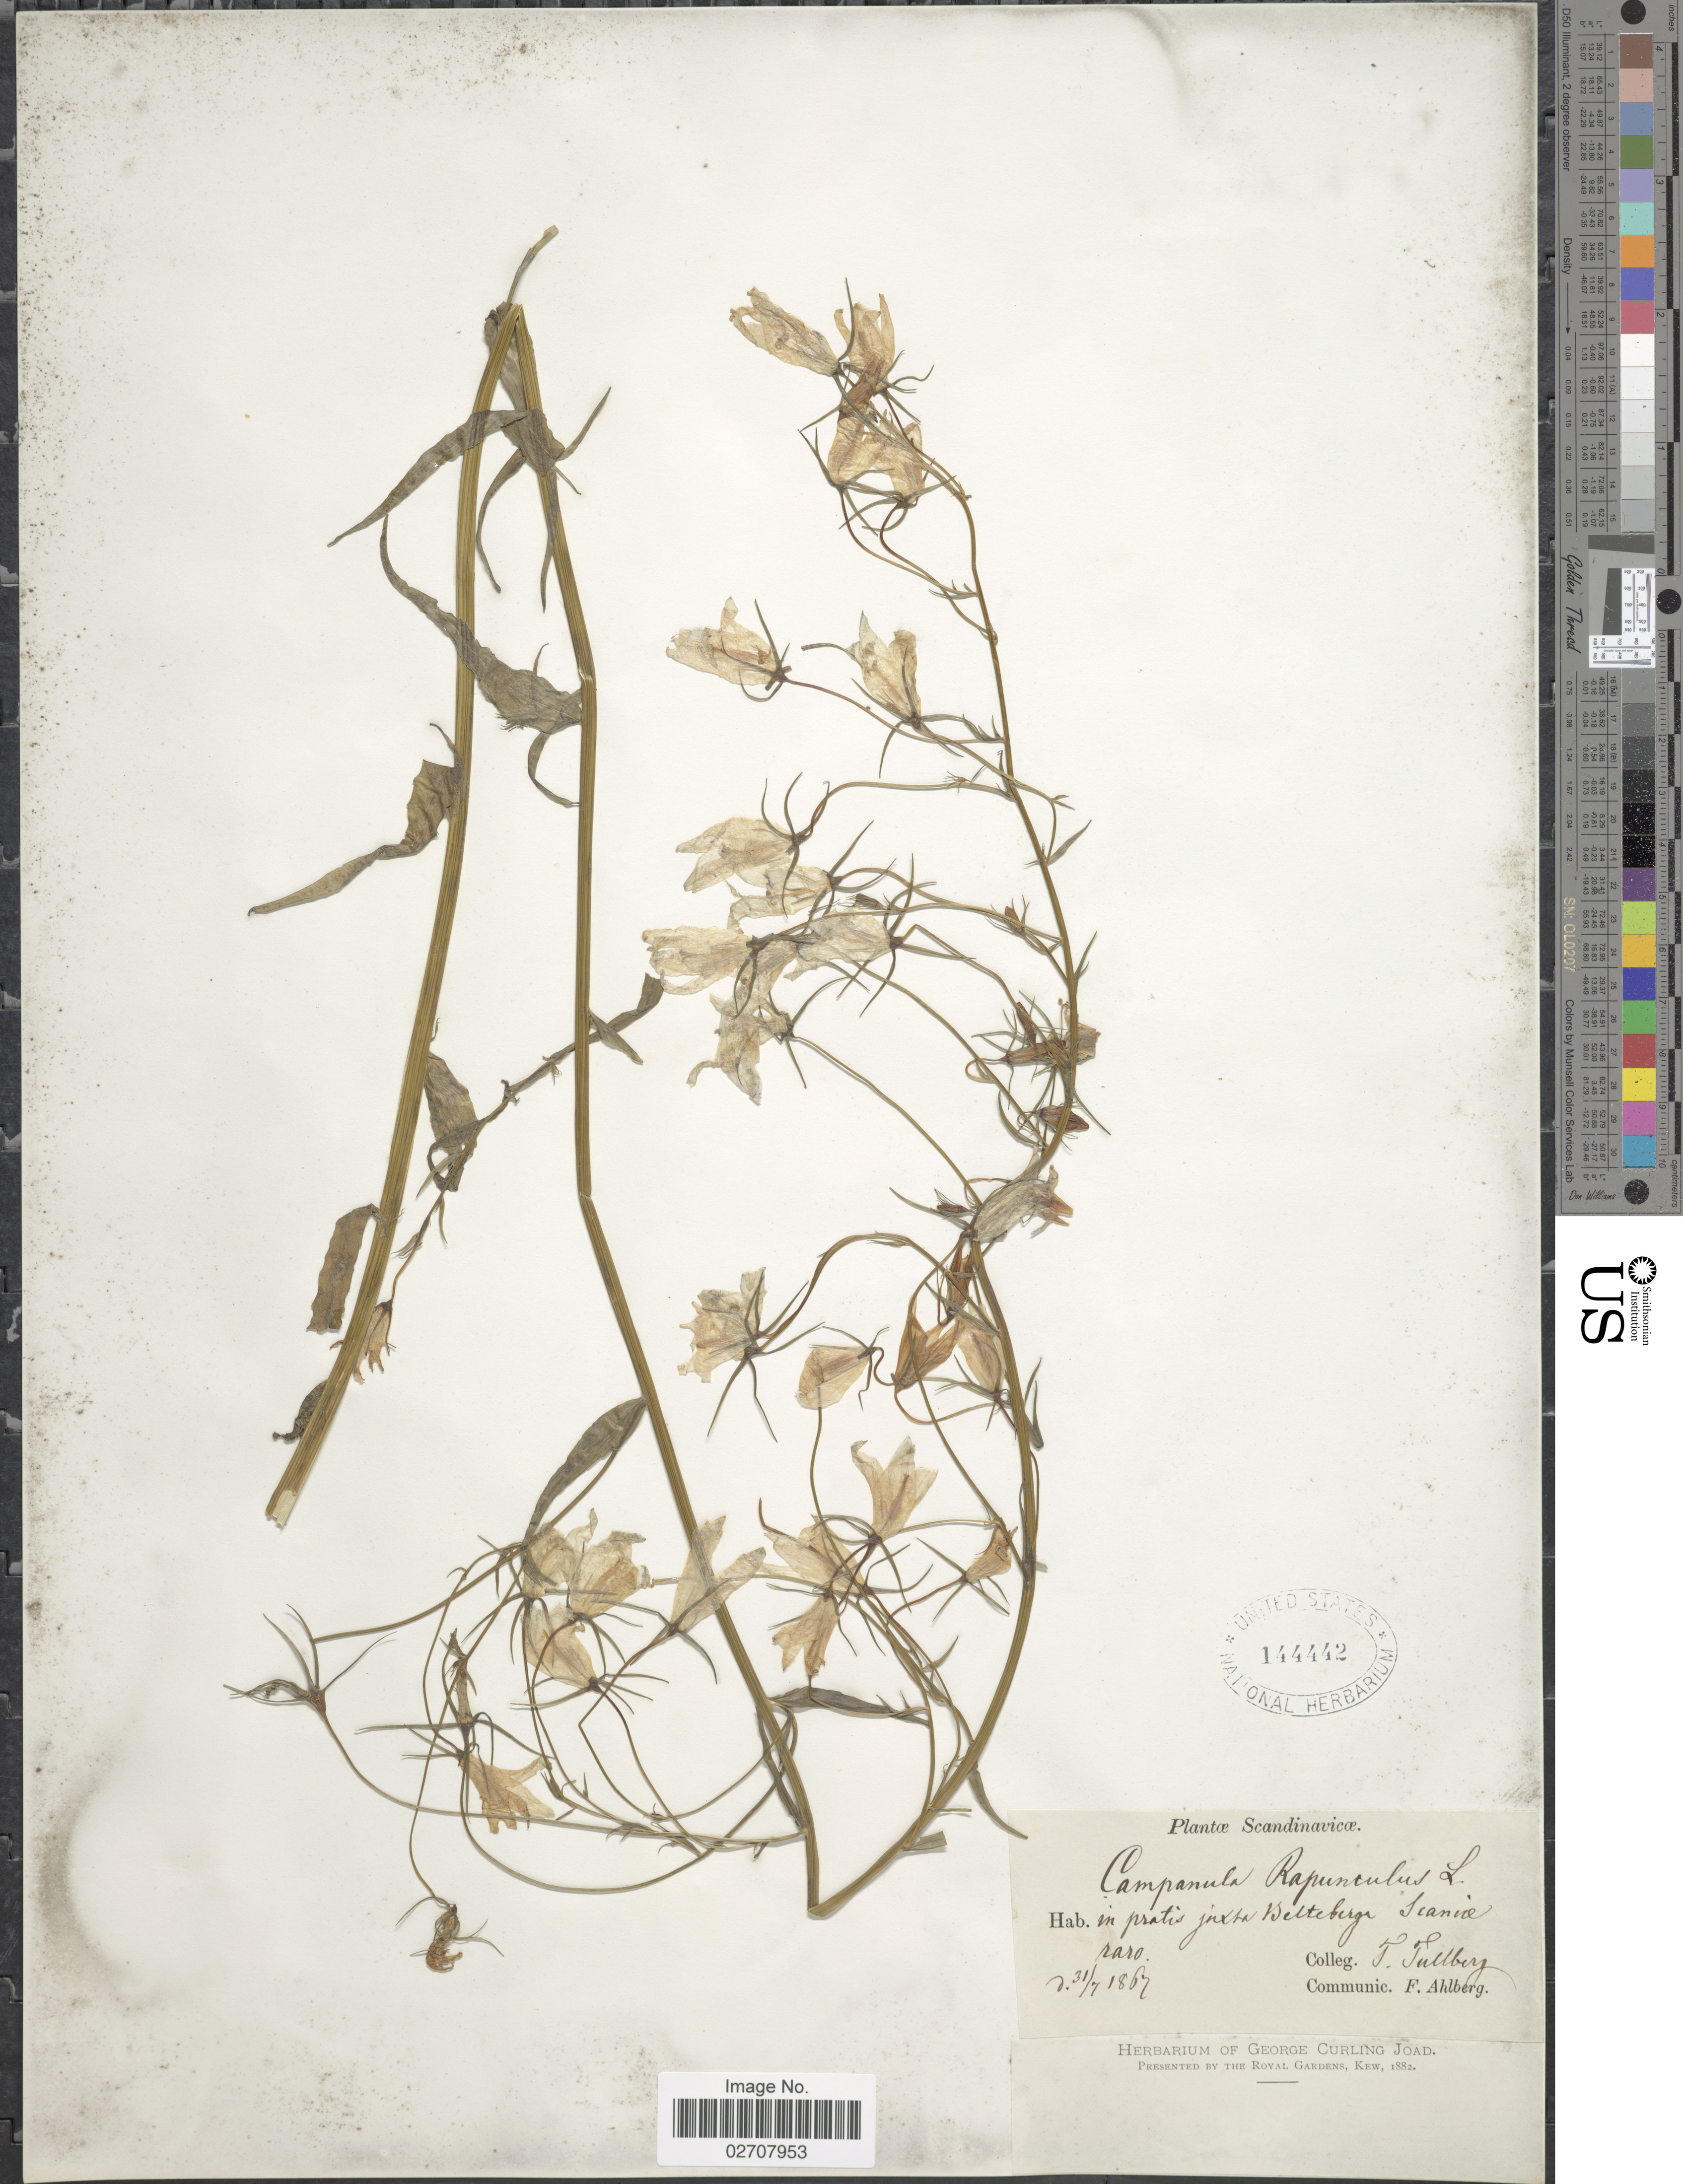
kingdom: Plantae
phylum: Tracheophyta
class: Magnoliopsida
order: Asterales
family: Campanulaceae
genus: Campanula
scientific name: Campanula rapunculus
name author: L.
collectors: T. Tullberg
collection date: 1867-07-31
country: Sweden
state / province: Skåne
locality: Scandinavicae, in pratis juxta Belteberga, Scania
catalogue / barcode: US 144442